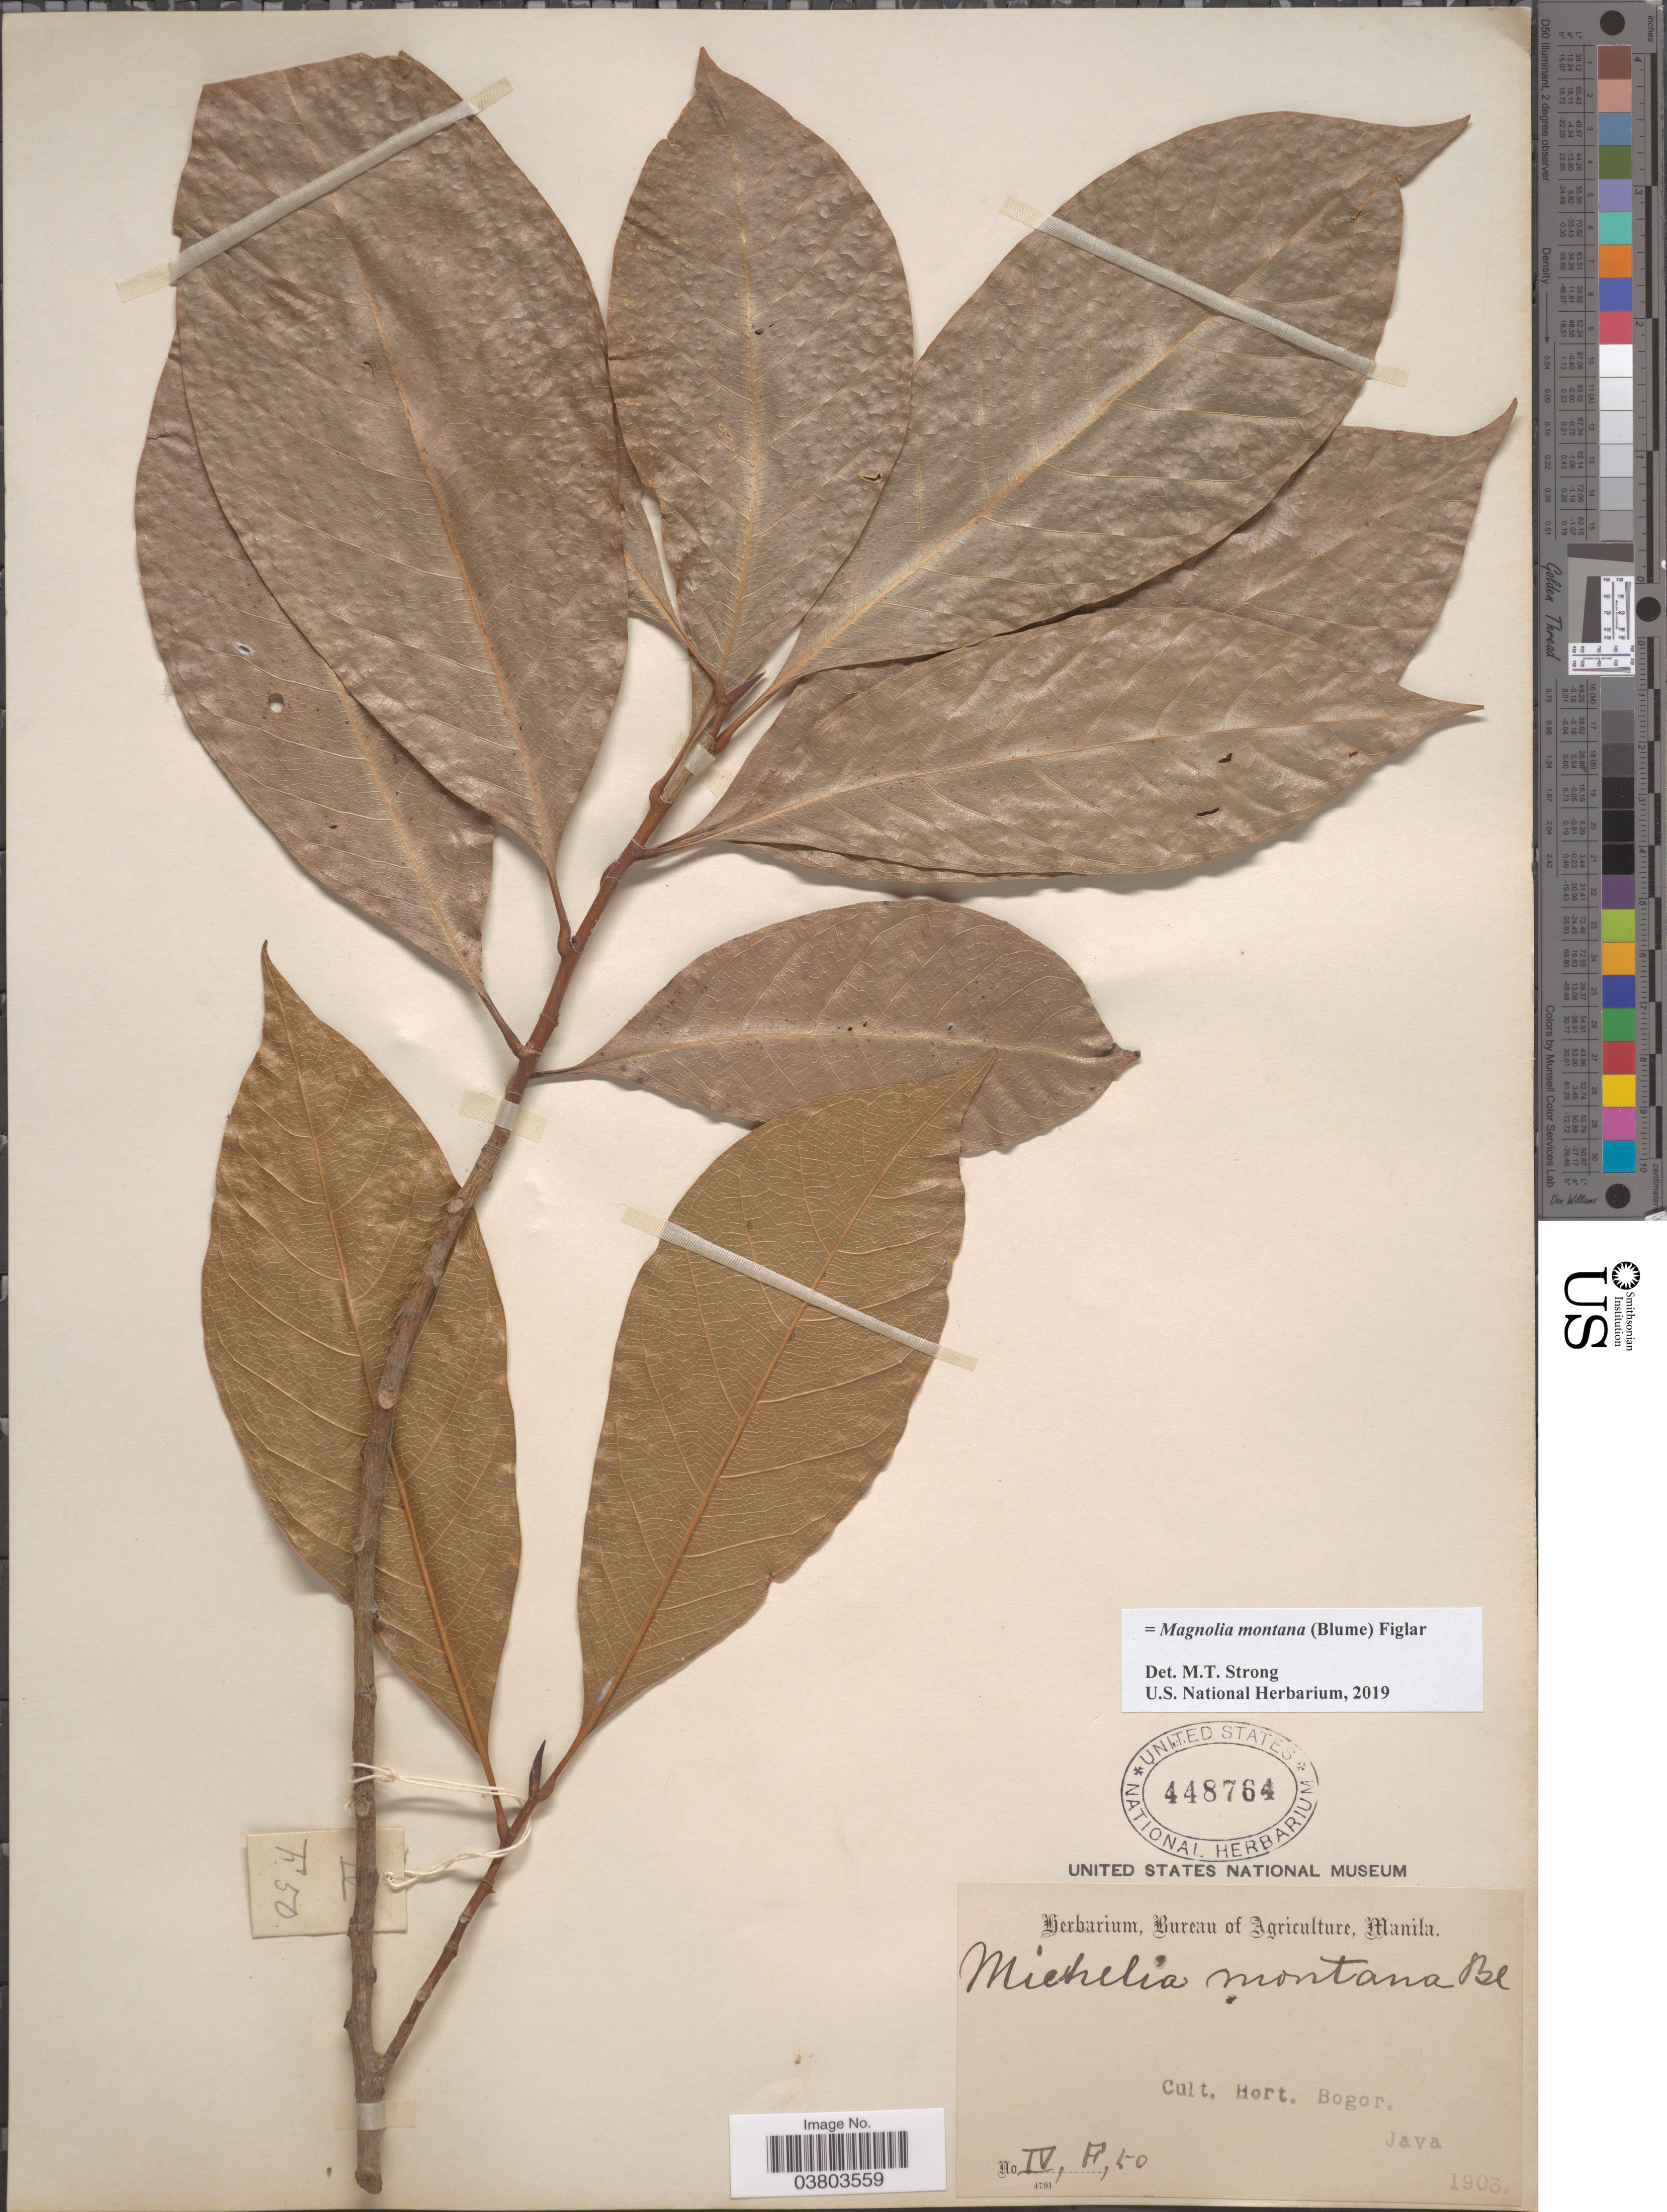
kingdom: Plantae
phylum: Tracheophyta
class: Magnoliopsida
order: Magnoliales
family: Magnoliaceae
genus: Magnolia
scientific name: Magnolia montana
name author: (Blume) Figlar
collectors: Ex herb. Bureau of Agriculture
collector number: IV,F,50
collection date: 1903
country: Indonesia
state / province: Java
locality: Cult. Hort. Bogor.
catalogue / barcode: US 448764